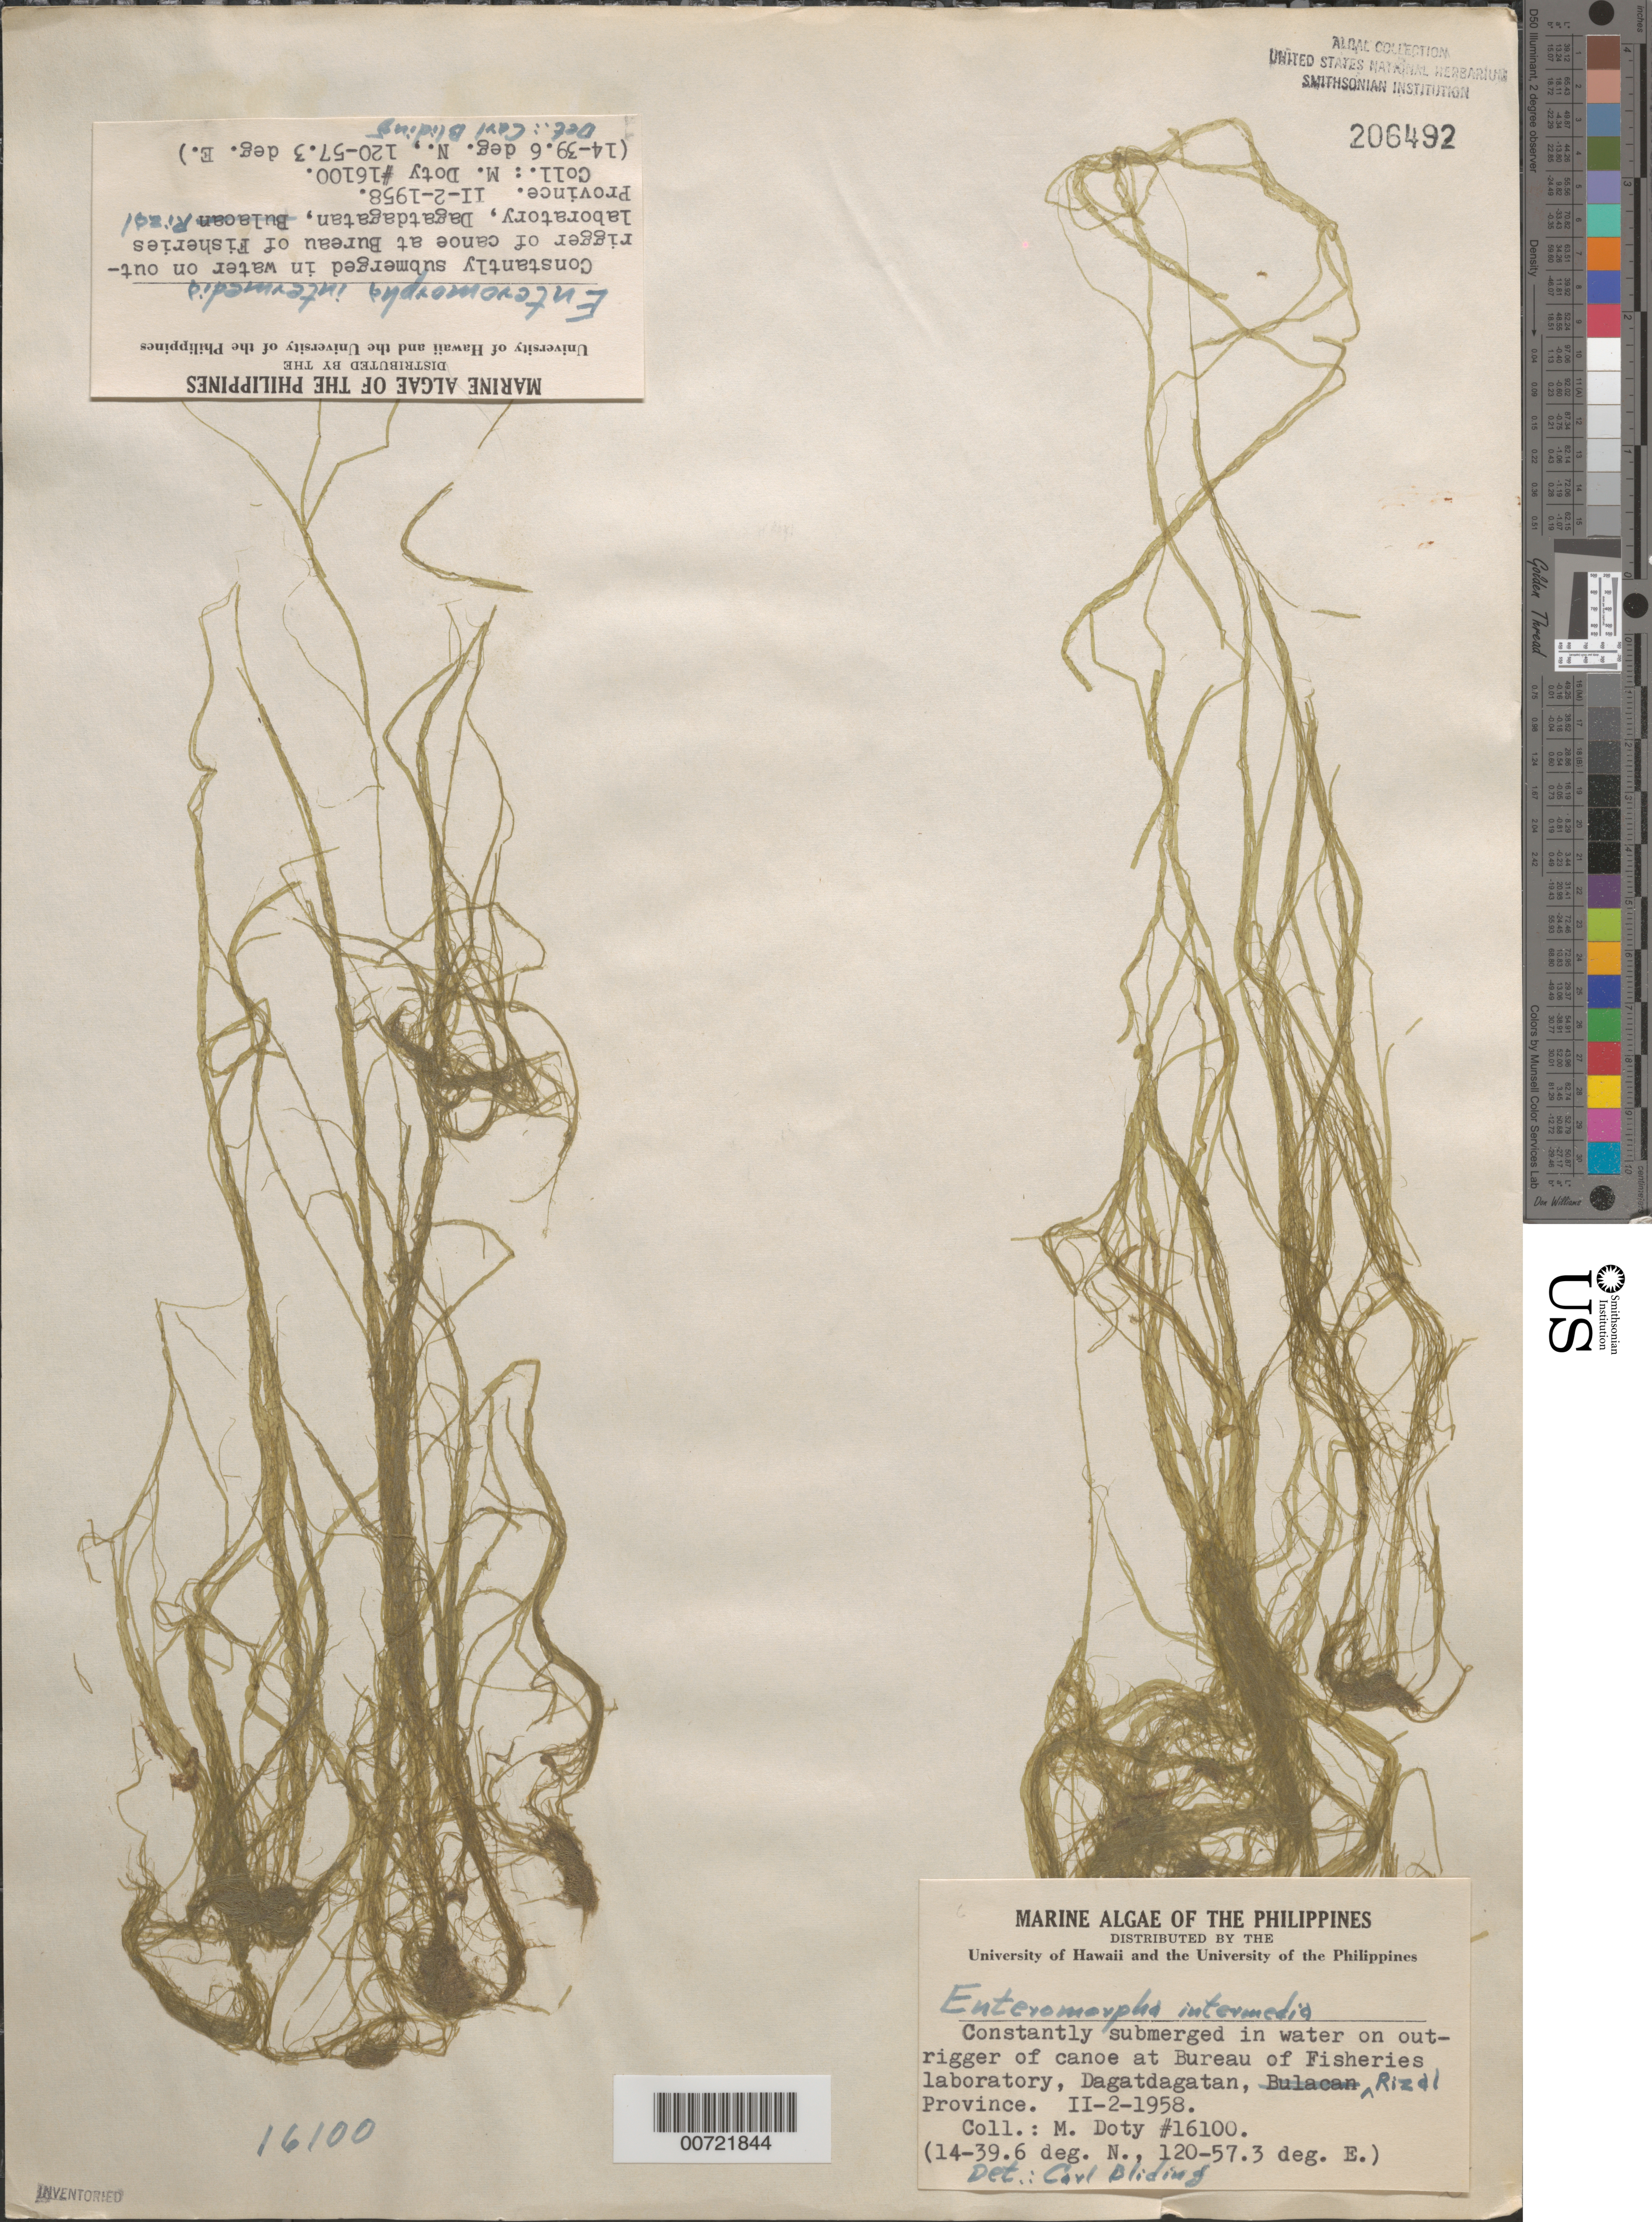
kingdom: Plantae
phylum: Chlorophyta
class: Ulvophyceae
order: Ulvales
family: Ulvaceae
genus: Ulva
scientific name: Ulva intestinalis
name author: L.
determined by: Algae name updating Project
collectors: M. S. Doty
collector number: MSD 16100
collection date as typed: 02 Feb 1958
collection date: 1958-02-02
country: Philippines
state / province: National Capital Region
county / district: Manila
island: Luzon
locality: Dagatdagatan, Bureau of Fisheries laboratory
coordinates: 14-39.6 deg. N, 120-57.3 deg. E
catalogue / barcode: US 206492